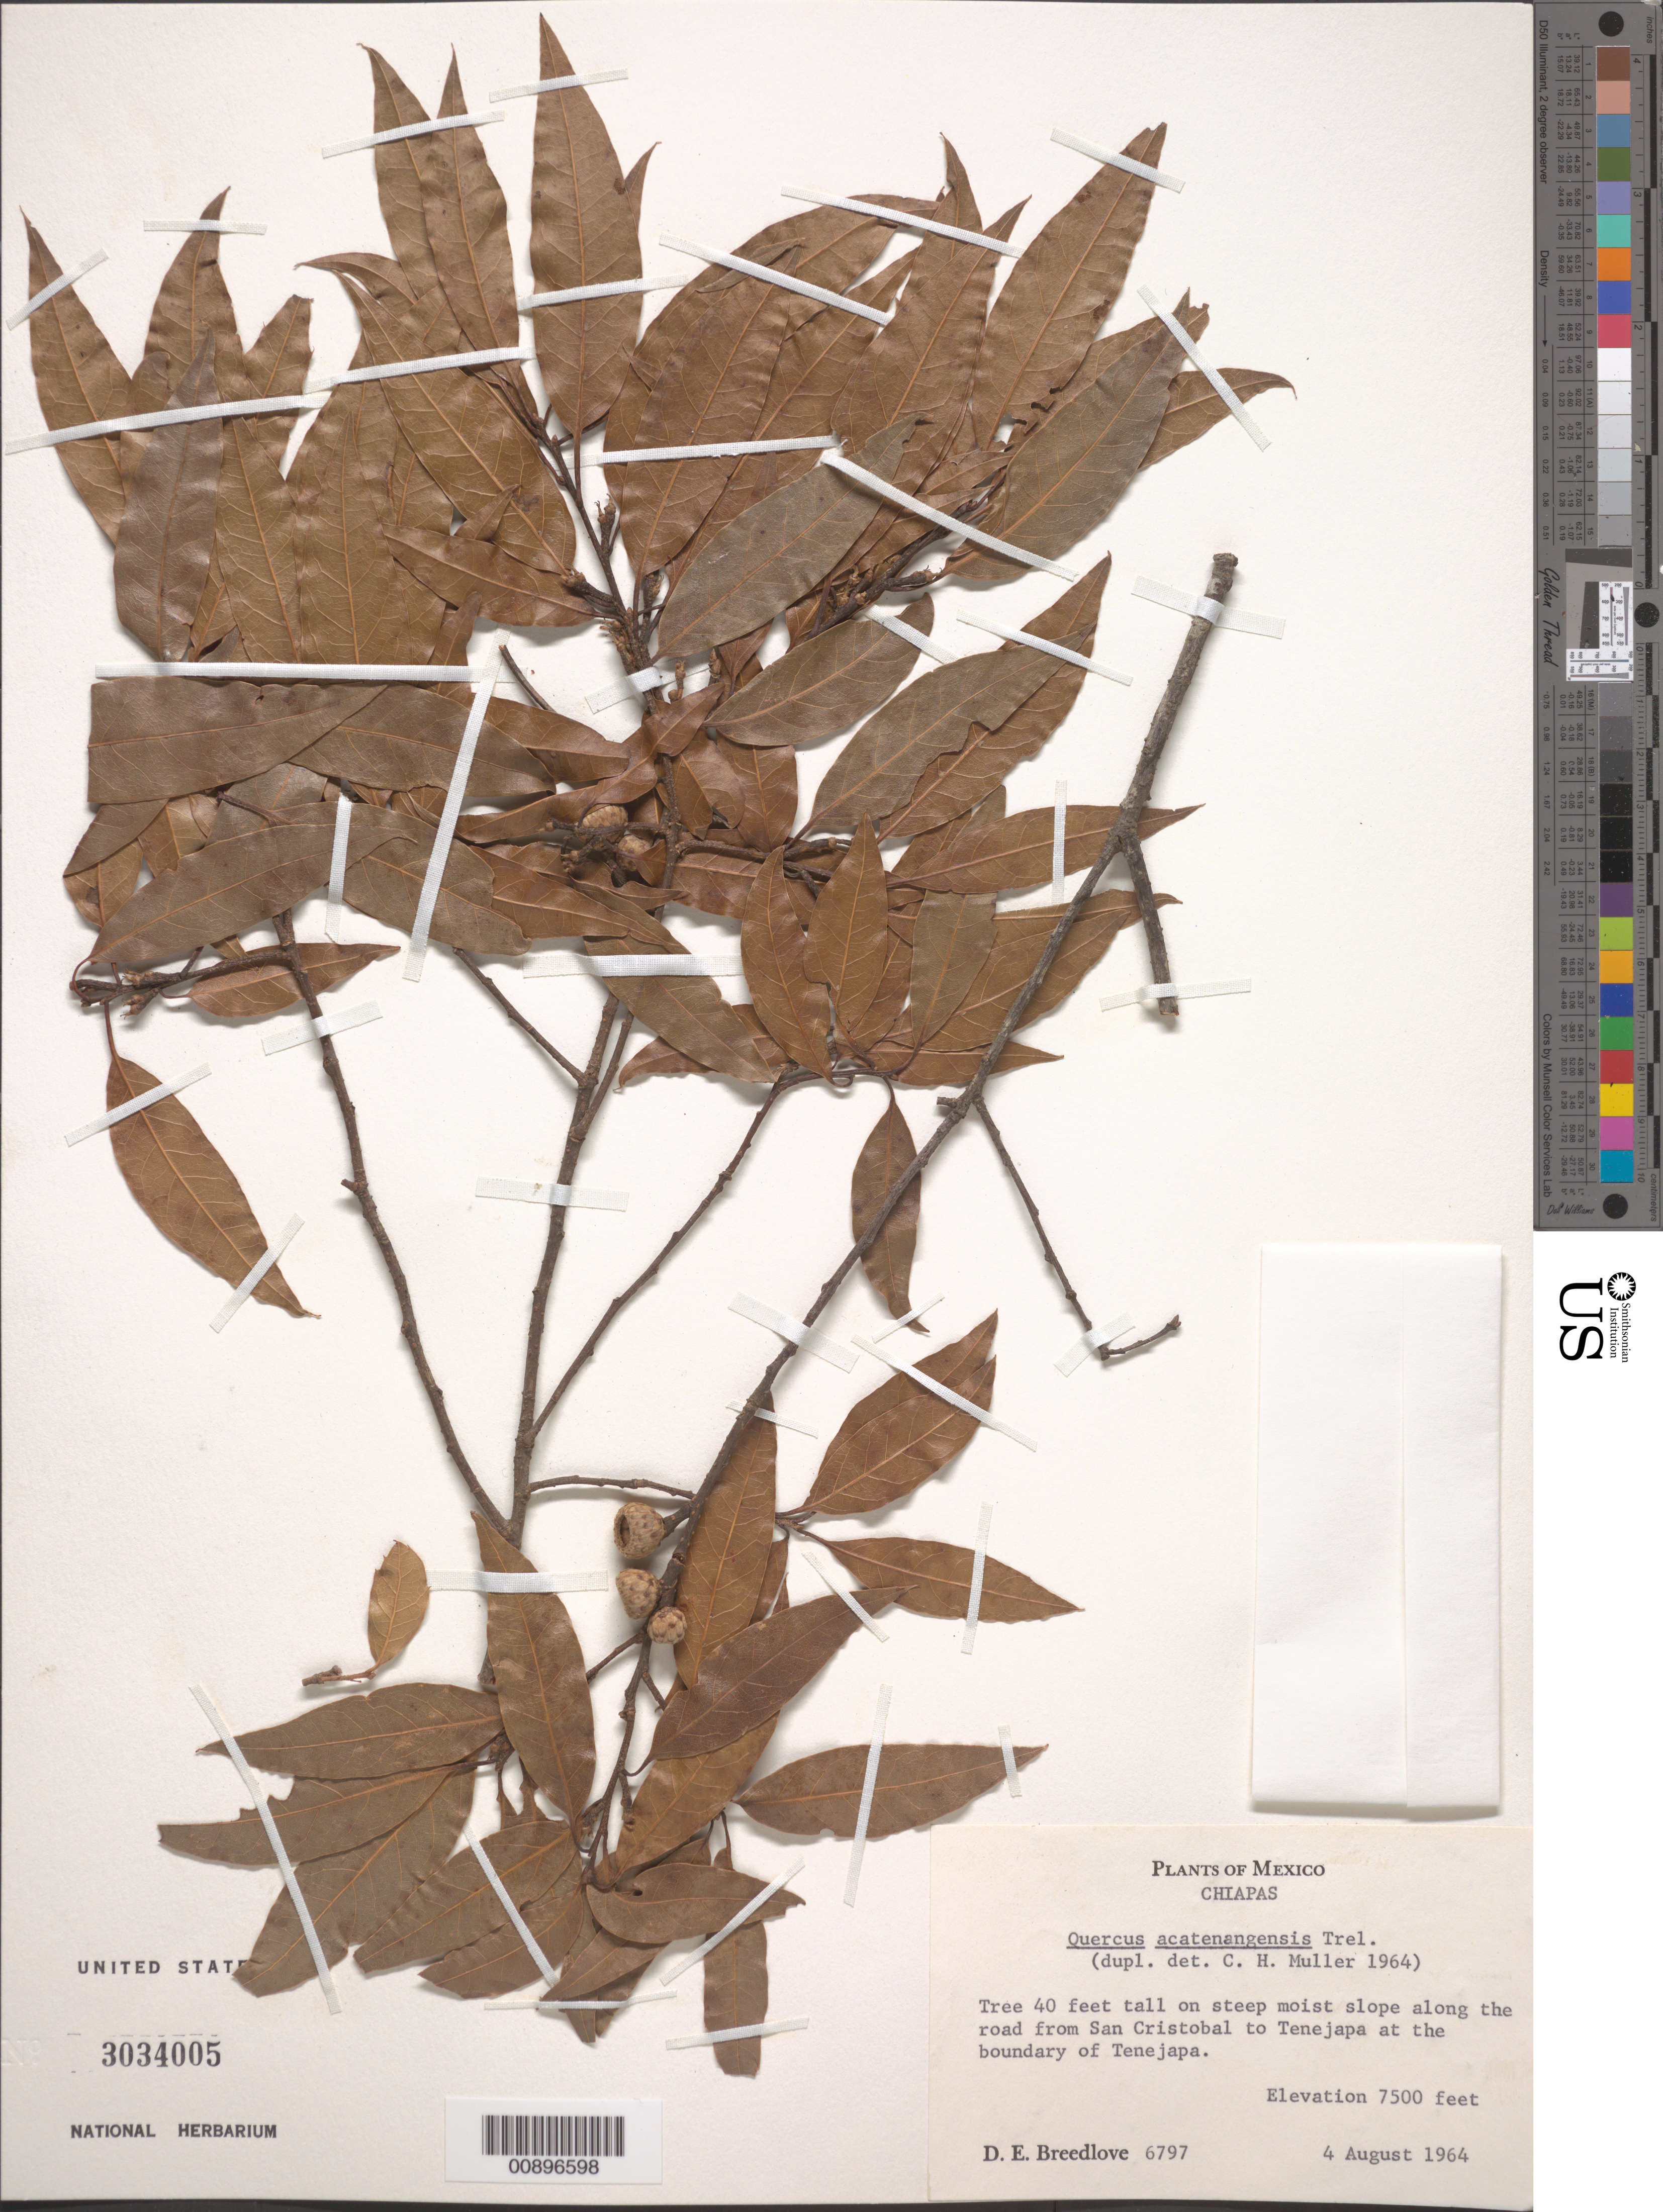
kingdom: Plantae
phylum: Tracheophyta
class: Magnoliopsida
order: Fagales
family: Fagaceae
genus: Quercus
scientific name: Quercus acatenangenis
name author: Trel.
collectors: D. E. Breedlove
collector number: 6797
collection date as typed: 04 Aug 1964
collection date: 1964-08-04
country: Mexico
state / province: Chiapas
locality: Along road from San Cristóbal to Tenejapa at the boundary of Tenejapa.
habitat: On steep moist slope along the road.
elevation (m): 2286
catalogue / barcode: US 3034005